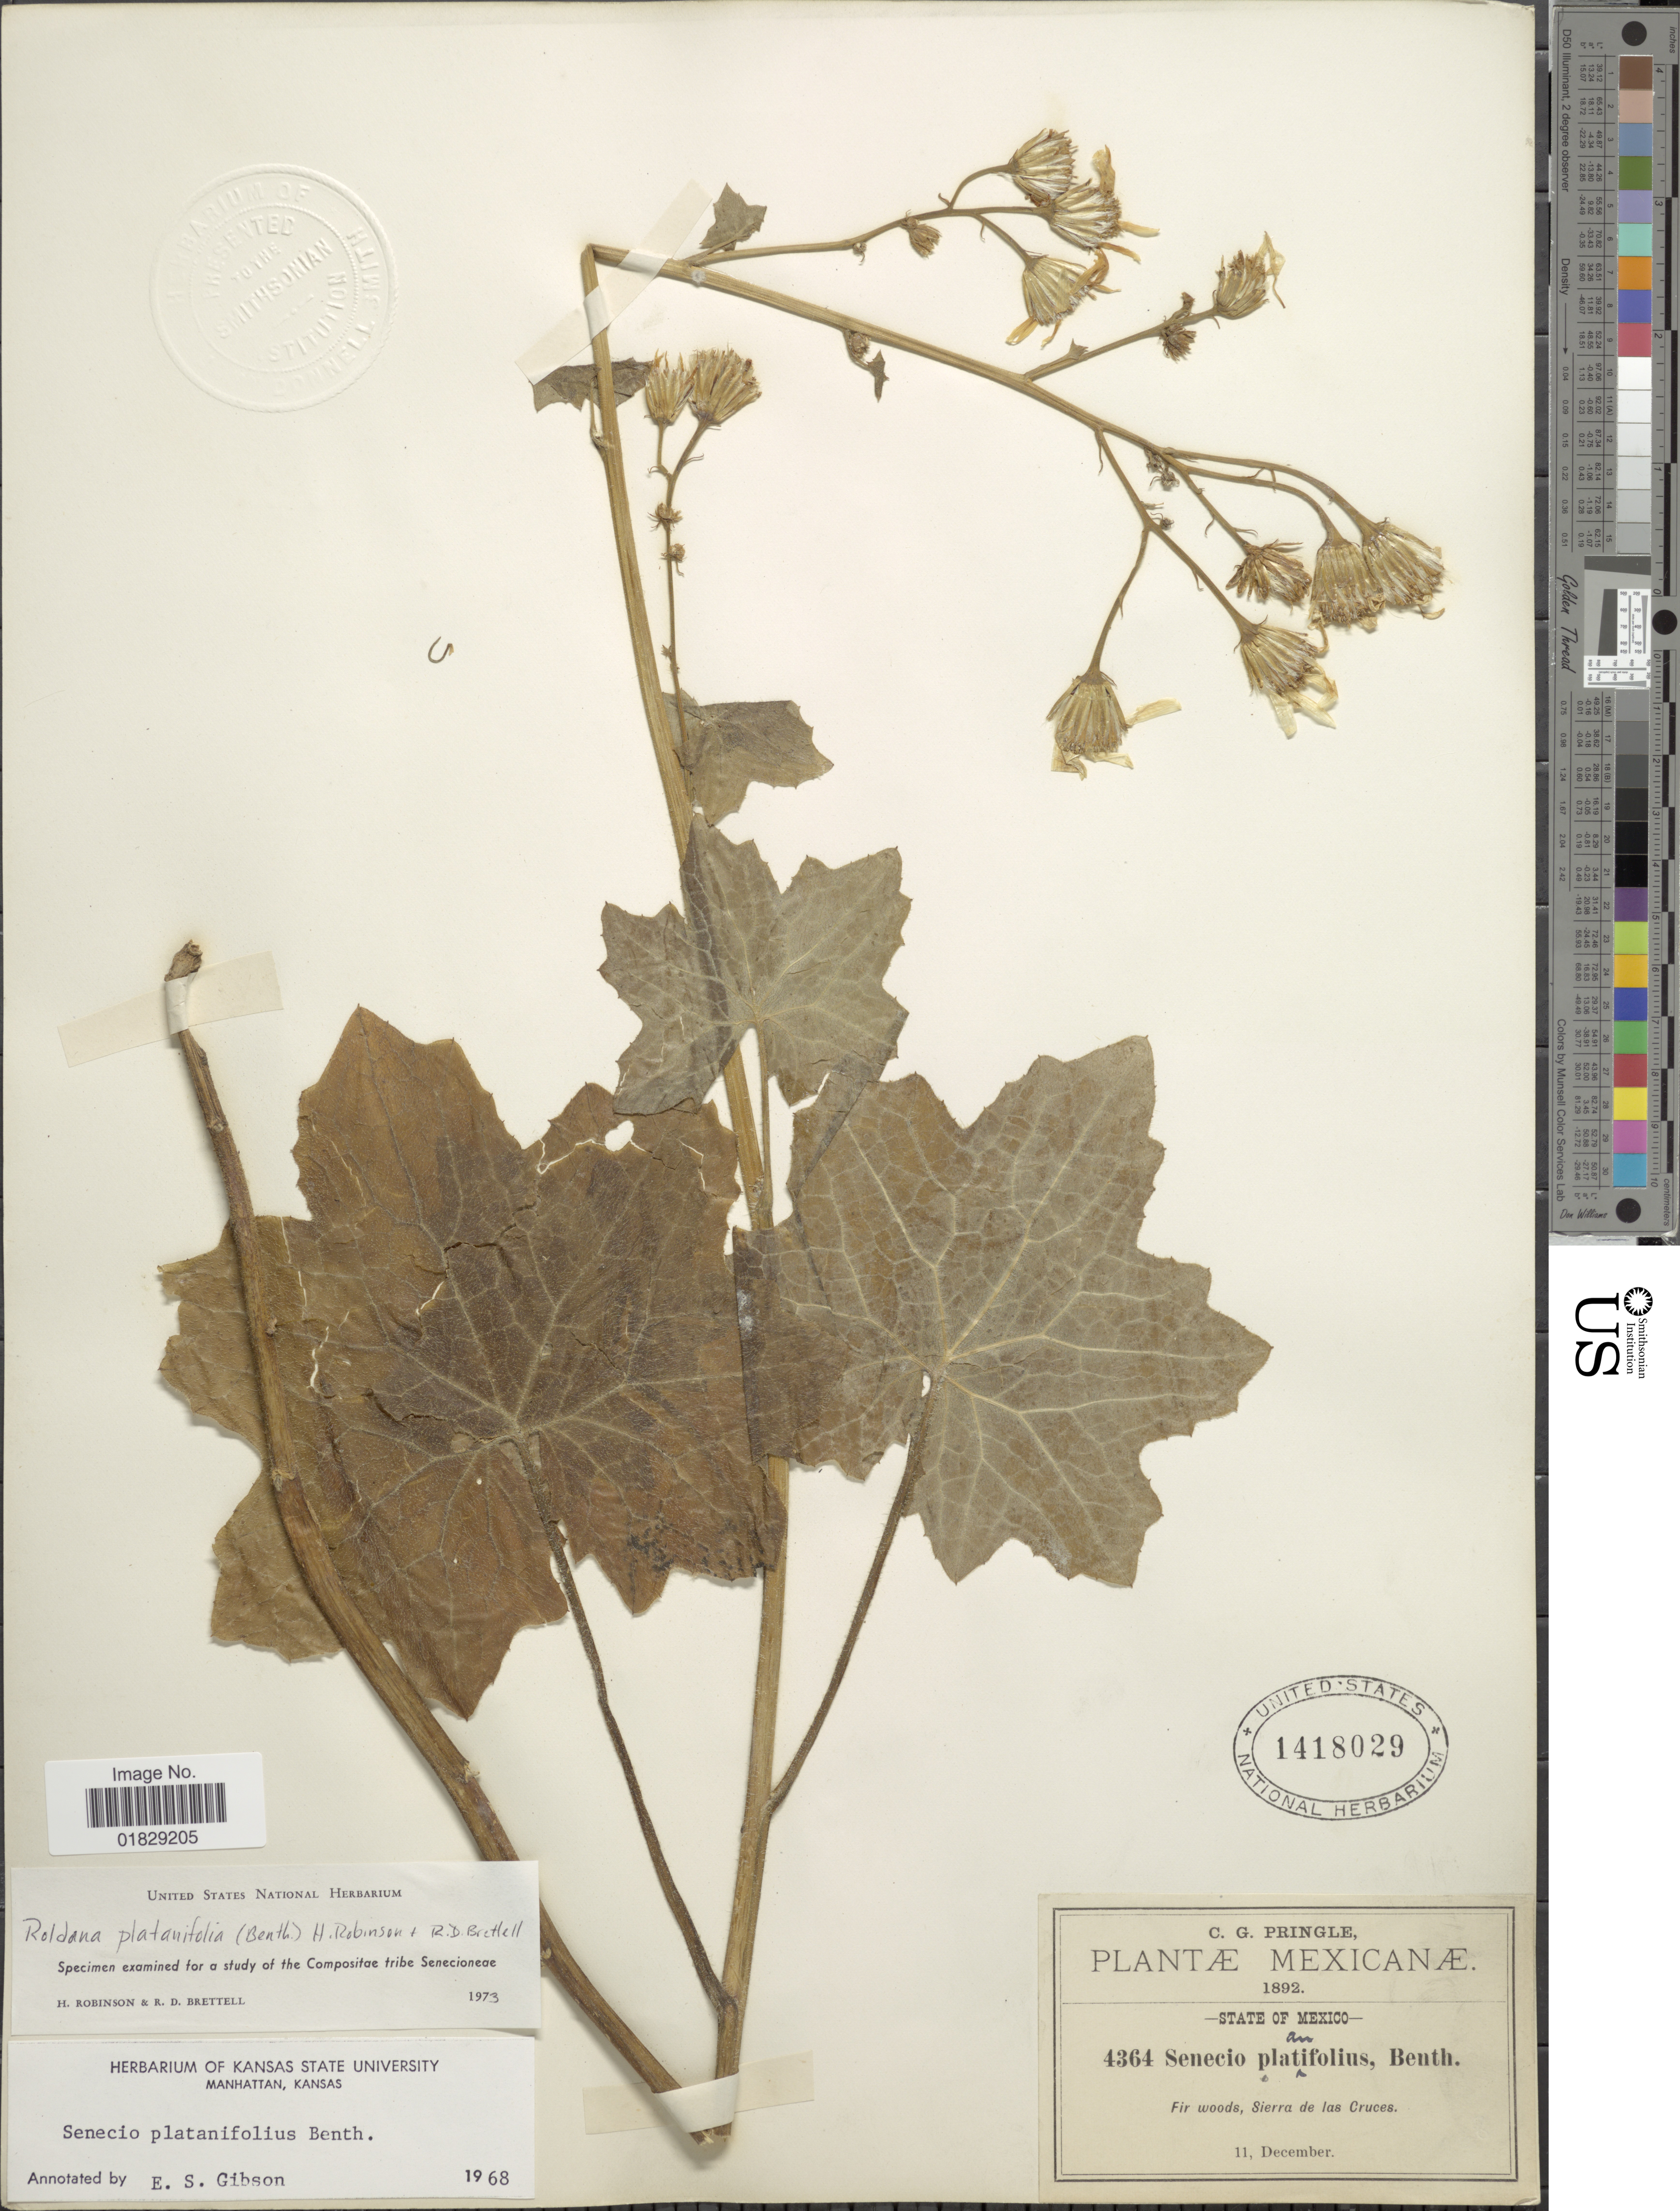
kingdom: Plantae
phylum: Tracheophyta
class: Magnoliopsida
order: Asterales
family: Asteraceae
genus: Roldana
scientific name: Roldana platanifolia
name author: (Benth.) H. Rob. & Brettell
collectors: C. G. Pringle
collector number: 4364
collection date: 1892-12-11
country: Mexico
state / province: México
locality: State of Mexico. Fir woods, Sierra de las Cruces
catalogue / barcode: US 1418029